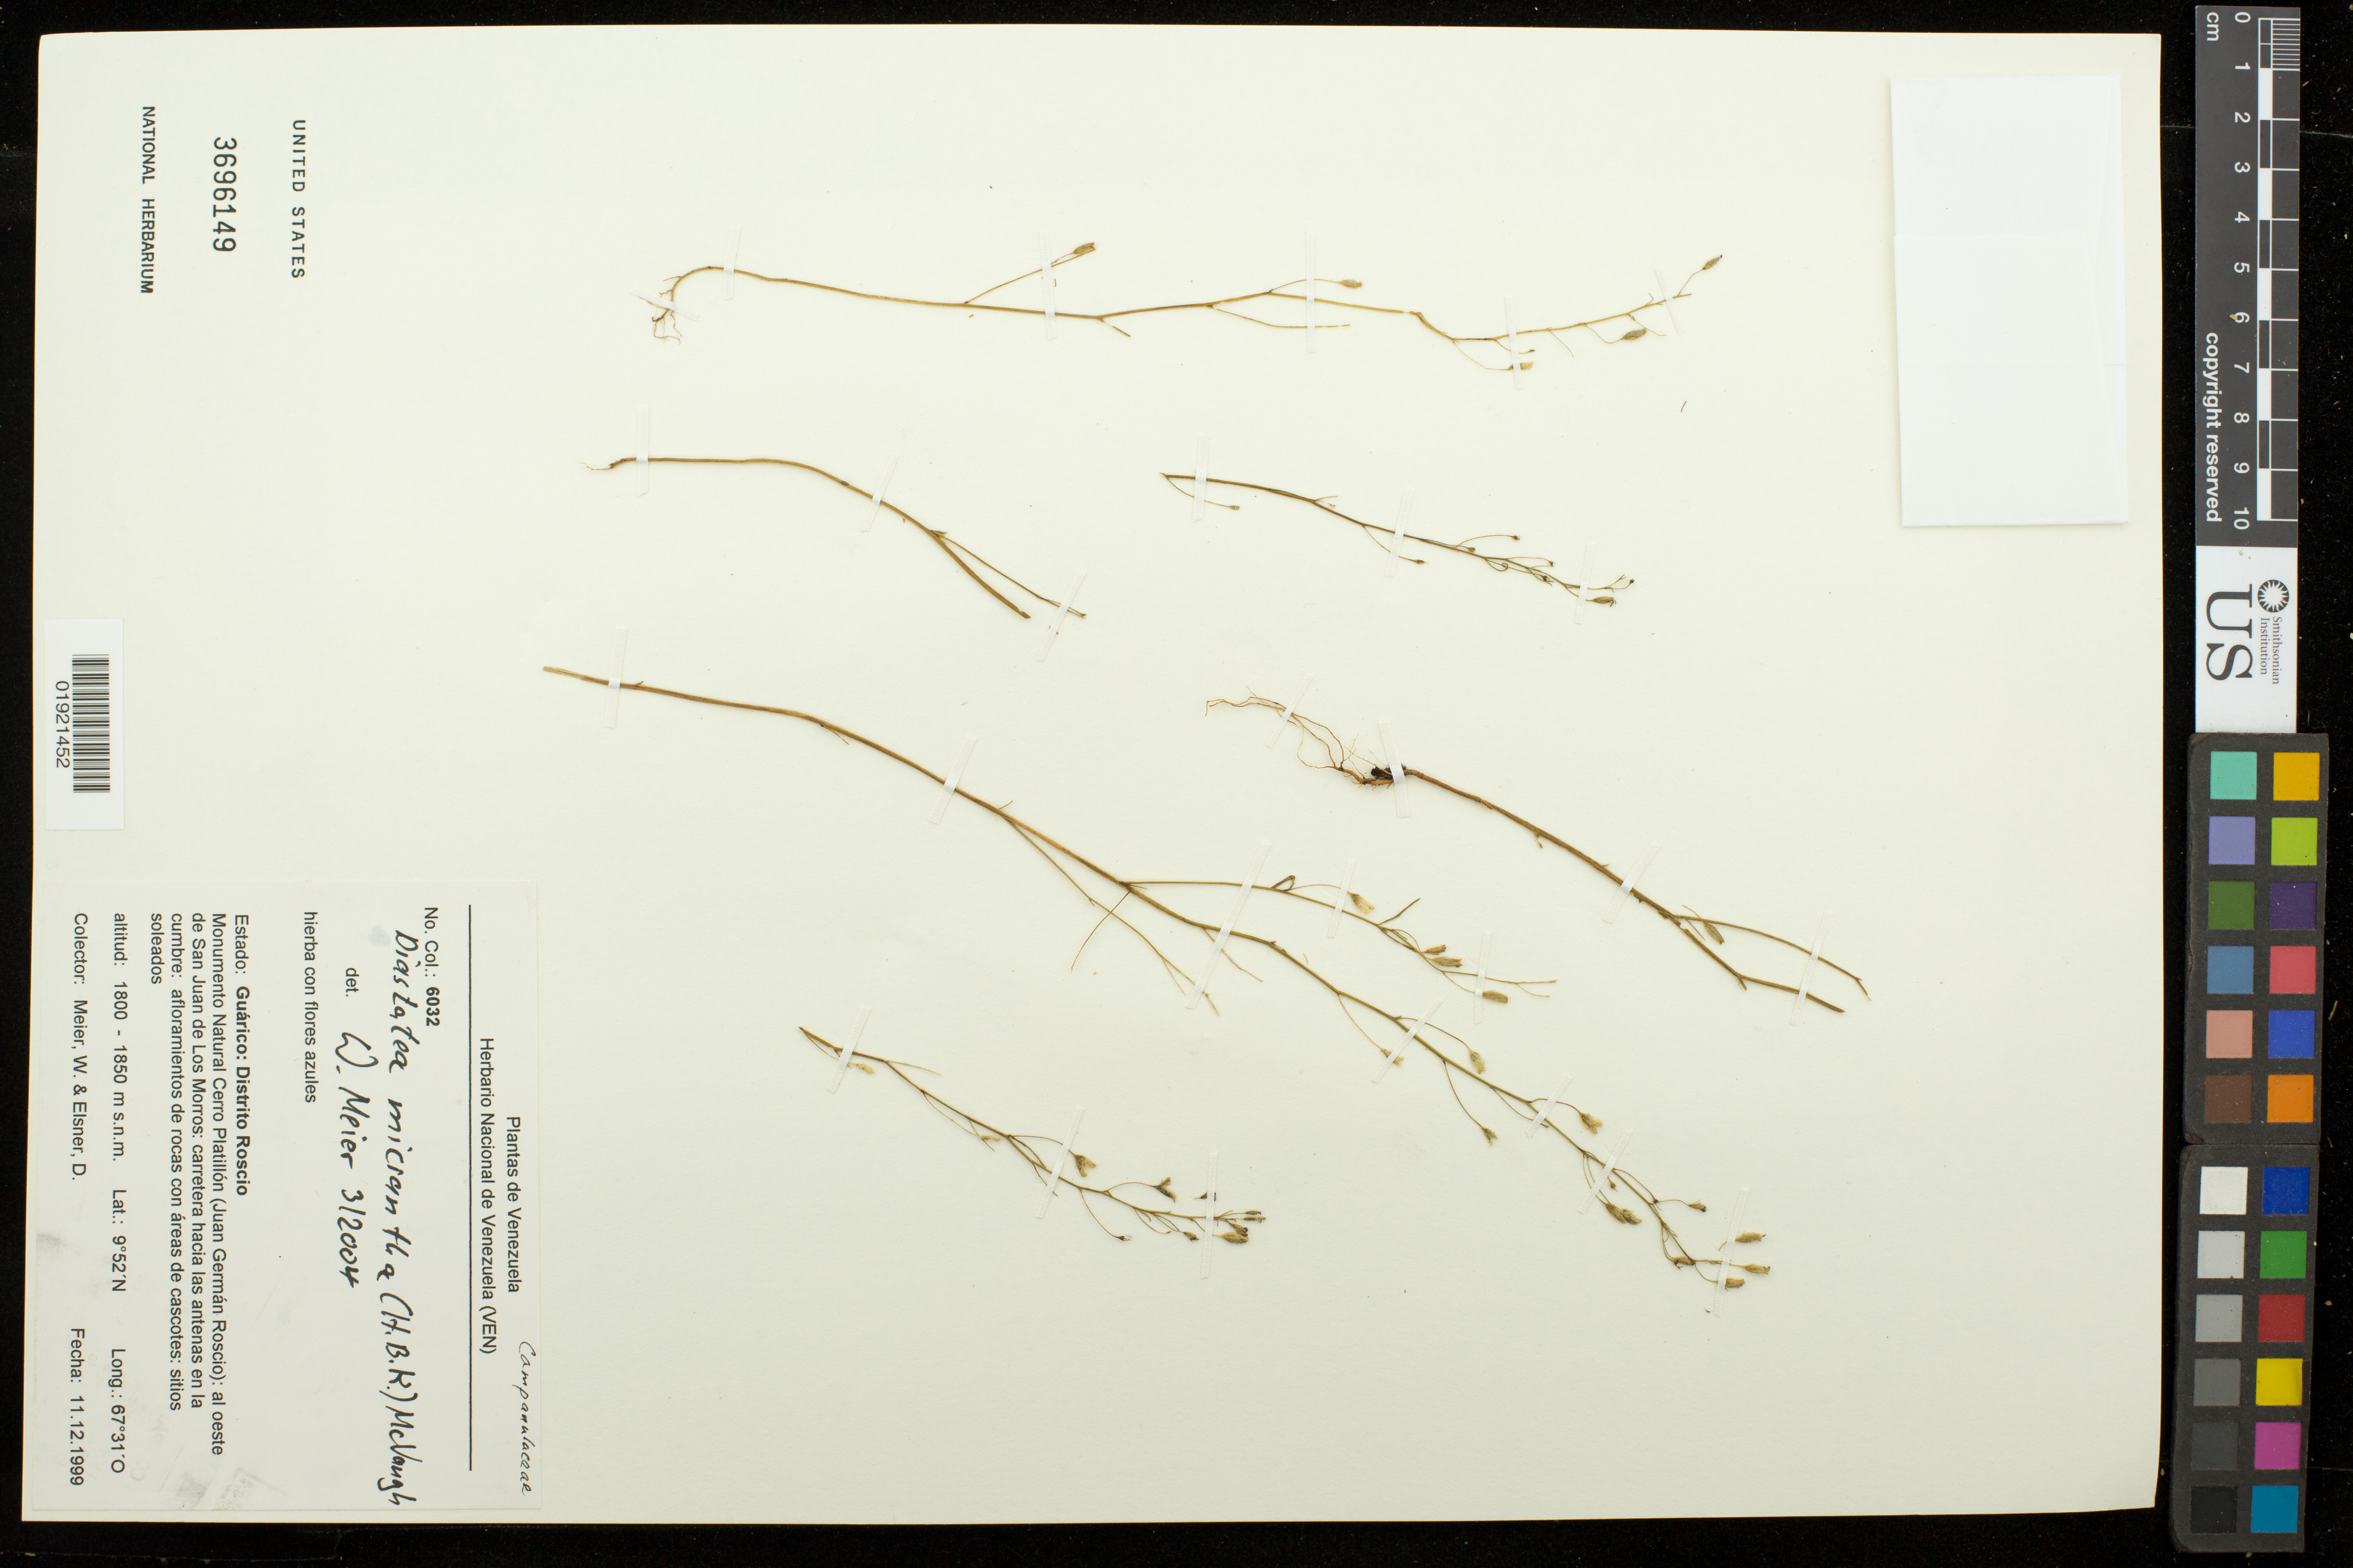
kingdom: Plantae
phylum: Tracheophyta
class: Magnoliopsida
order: Asterales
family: Campanulaceae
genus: Diastatea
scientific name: Diastatea micrantha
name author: (Kunth) McVaugh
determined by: Meier, Winfried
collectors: W. Meier & D. Elsner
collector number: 6032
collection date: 1999-12-11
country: Venezuela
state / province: Guárico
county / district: Juan Germán Roscio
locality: Monumento Natural Cerro Platillon (Juan German Roscio): al oeste de San Juan de Los Morros: carretera hacia las antenas en la cumbre.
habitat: Afloramientos de rocas con areas de cascotes: sitios soleados.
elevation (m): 1800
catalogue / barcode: US 3696149